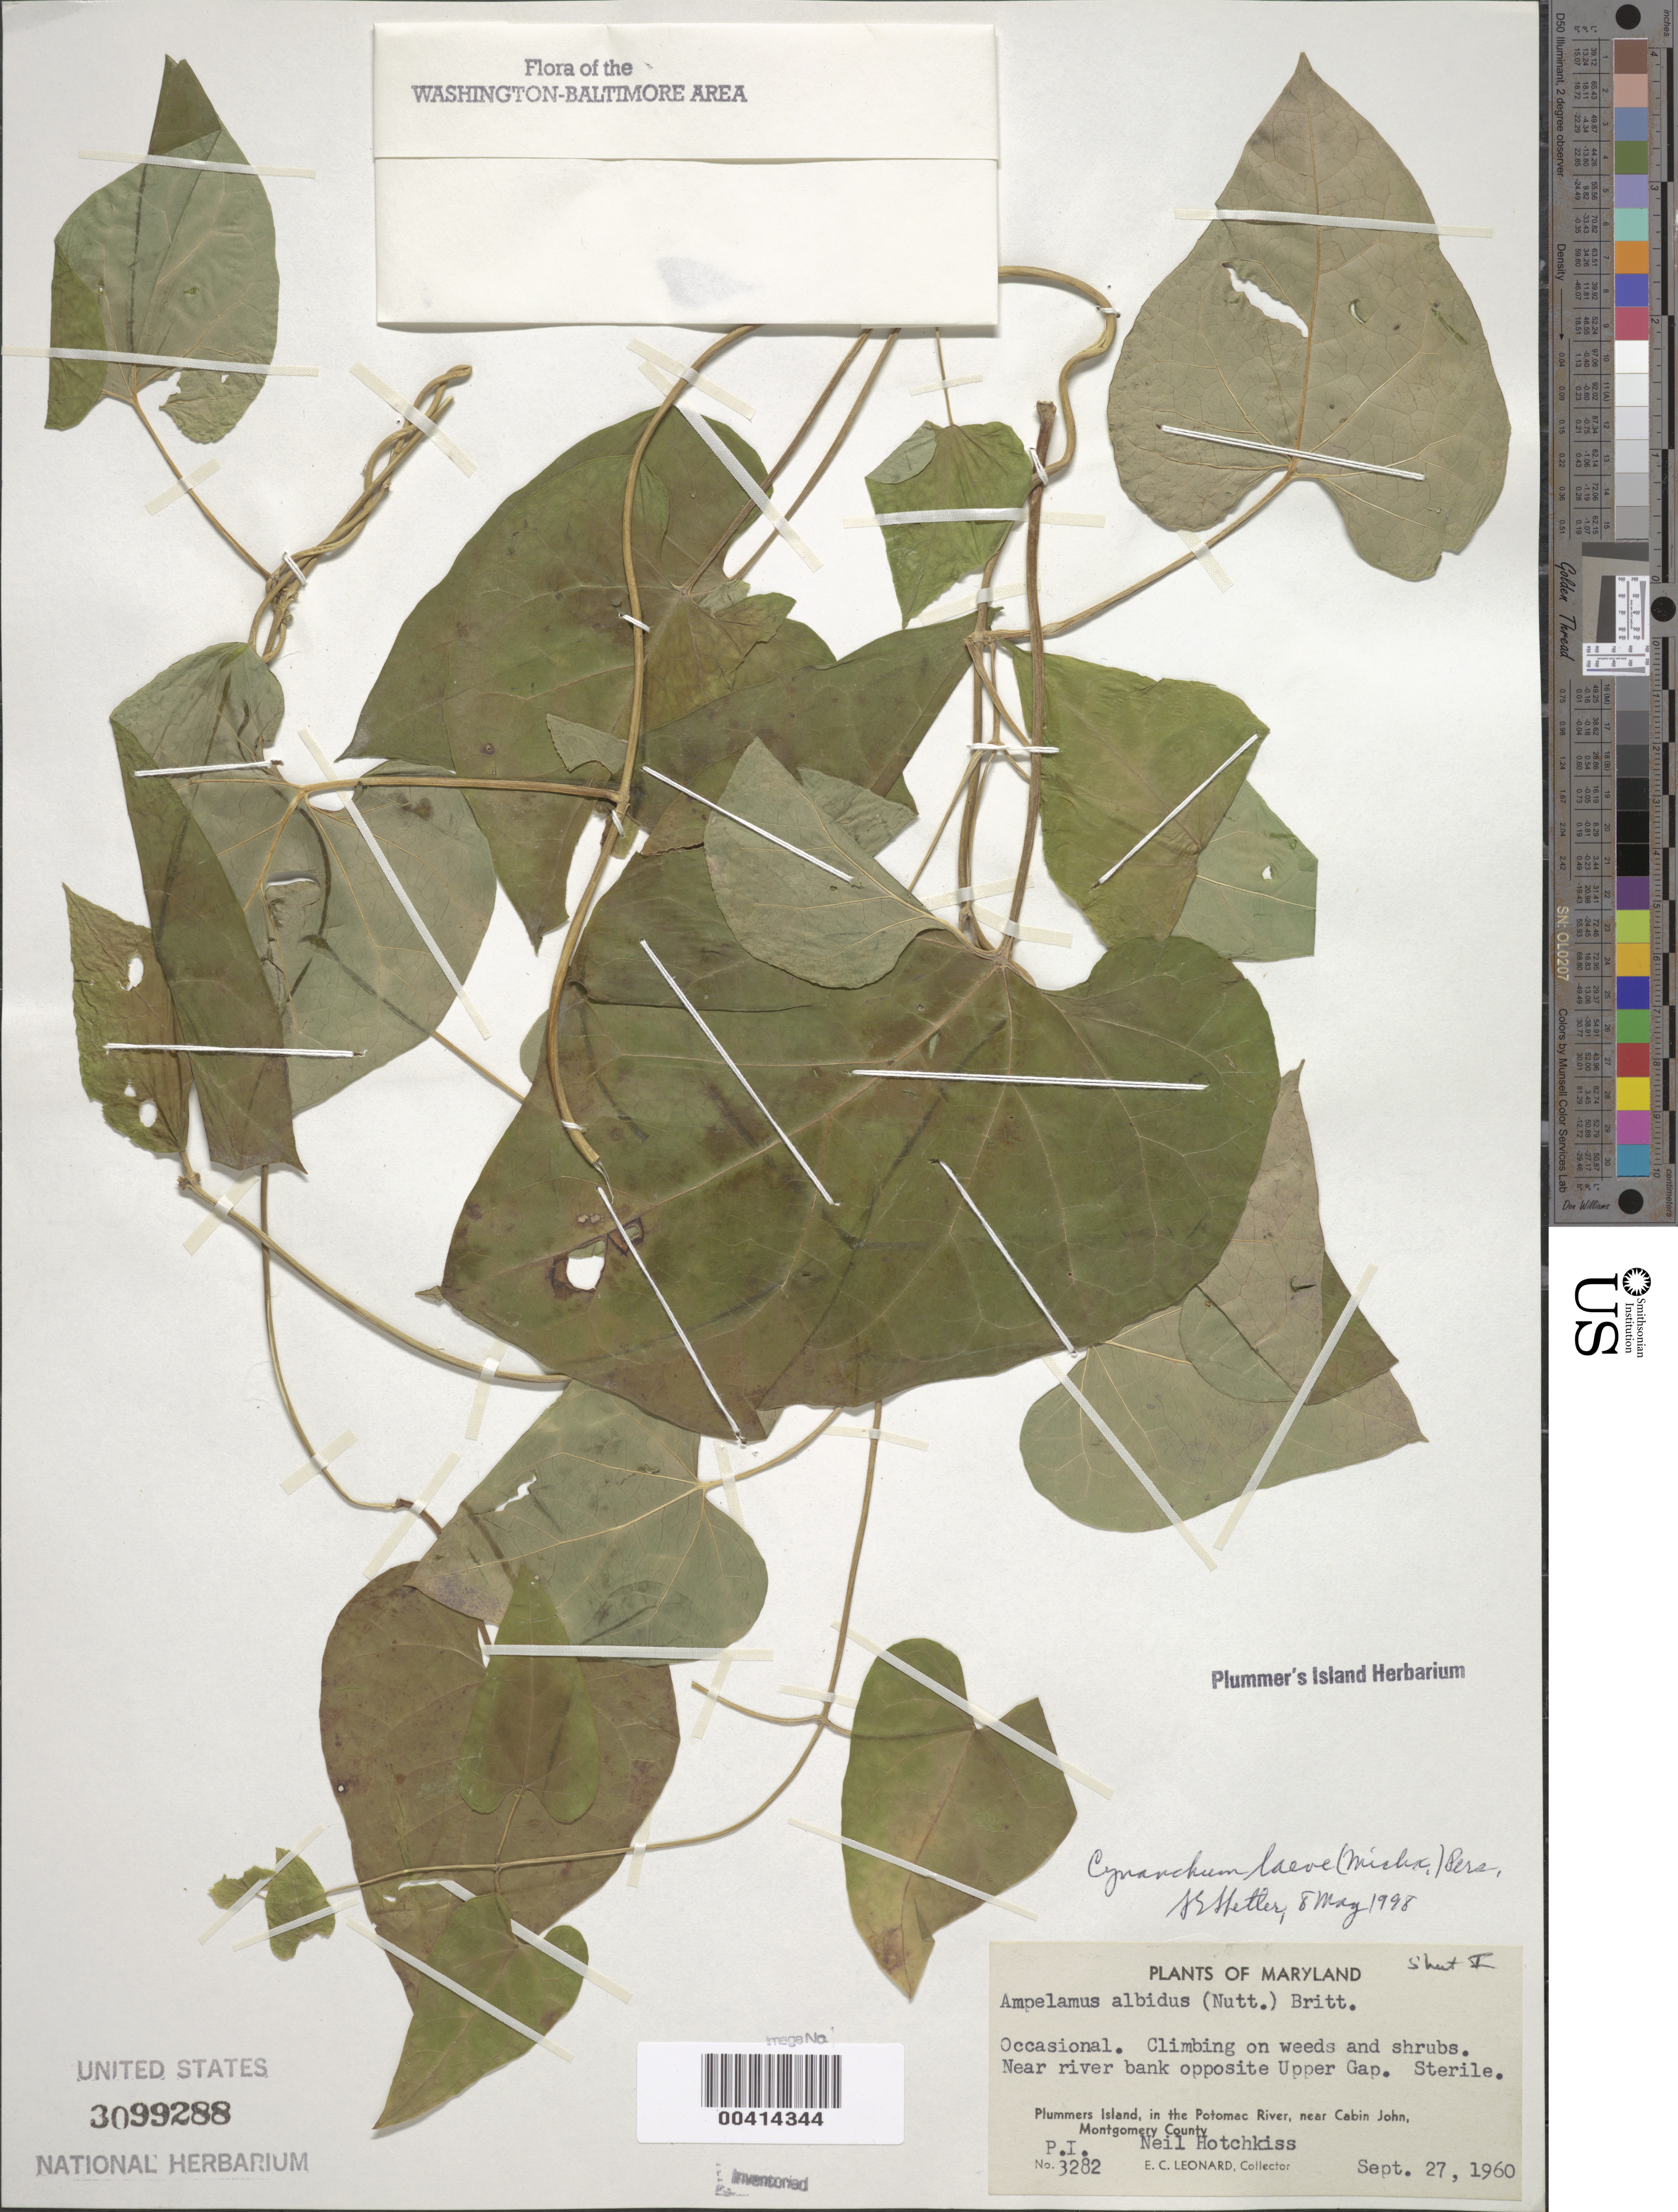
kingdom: Plantae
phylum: Tracheophyta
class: Magnoliopsida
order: Gentianales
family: Apocynaceae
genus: Cynanchum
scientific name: Cynanchum laeve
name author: (Michx.) Pers.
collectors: E. C. Leonard & N. Hotchkiss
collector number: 3282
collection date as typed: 27 Sep 1960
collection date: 1960-09-27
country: United States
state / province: Maryland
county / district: Montgomery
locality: Plummer's Island; near river bank opposite Upper Gap C. & O. Canal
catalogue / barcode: US 3099288